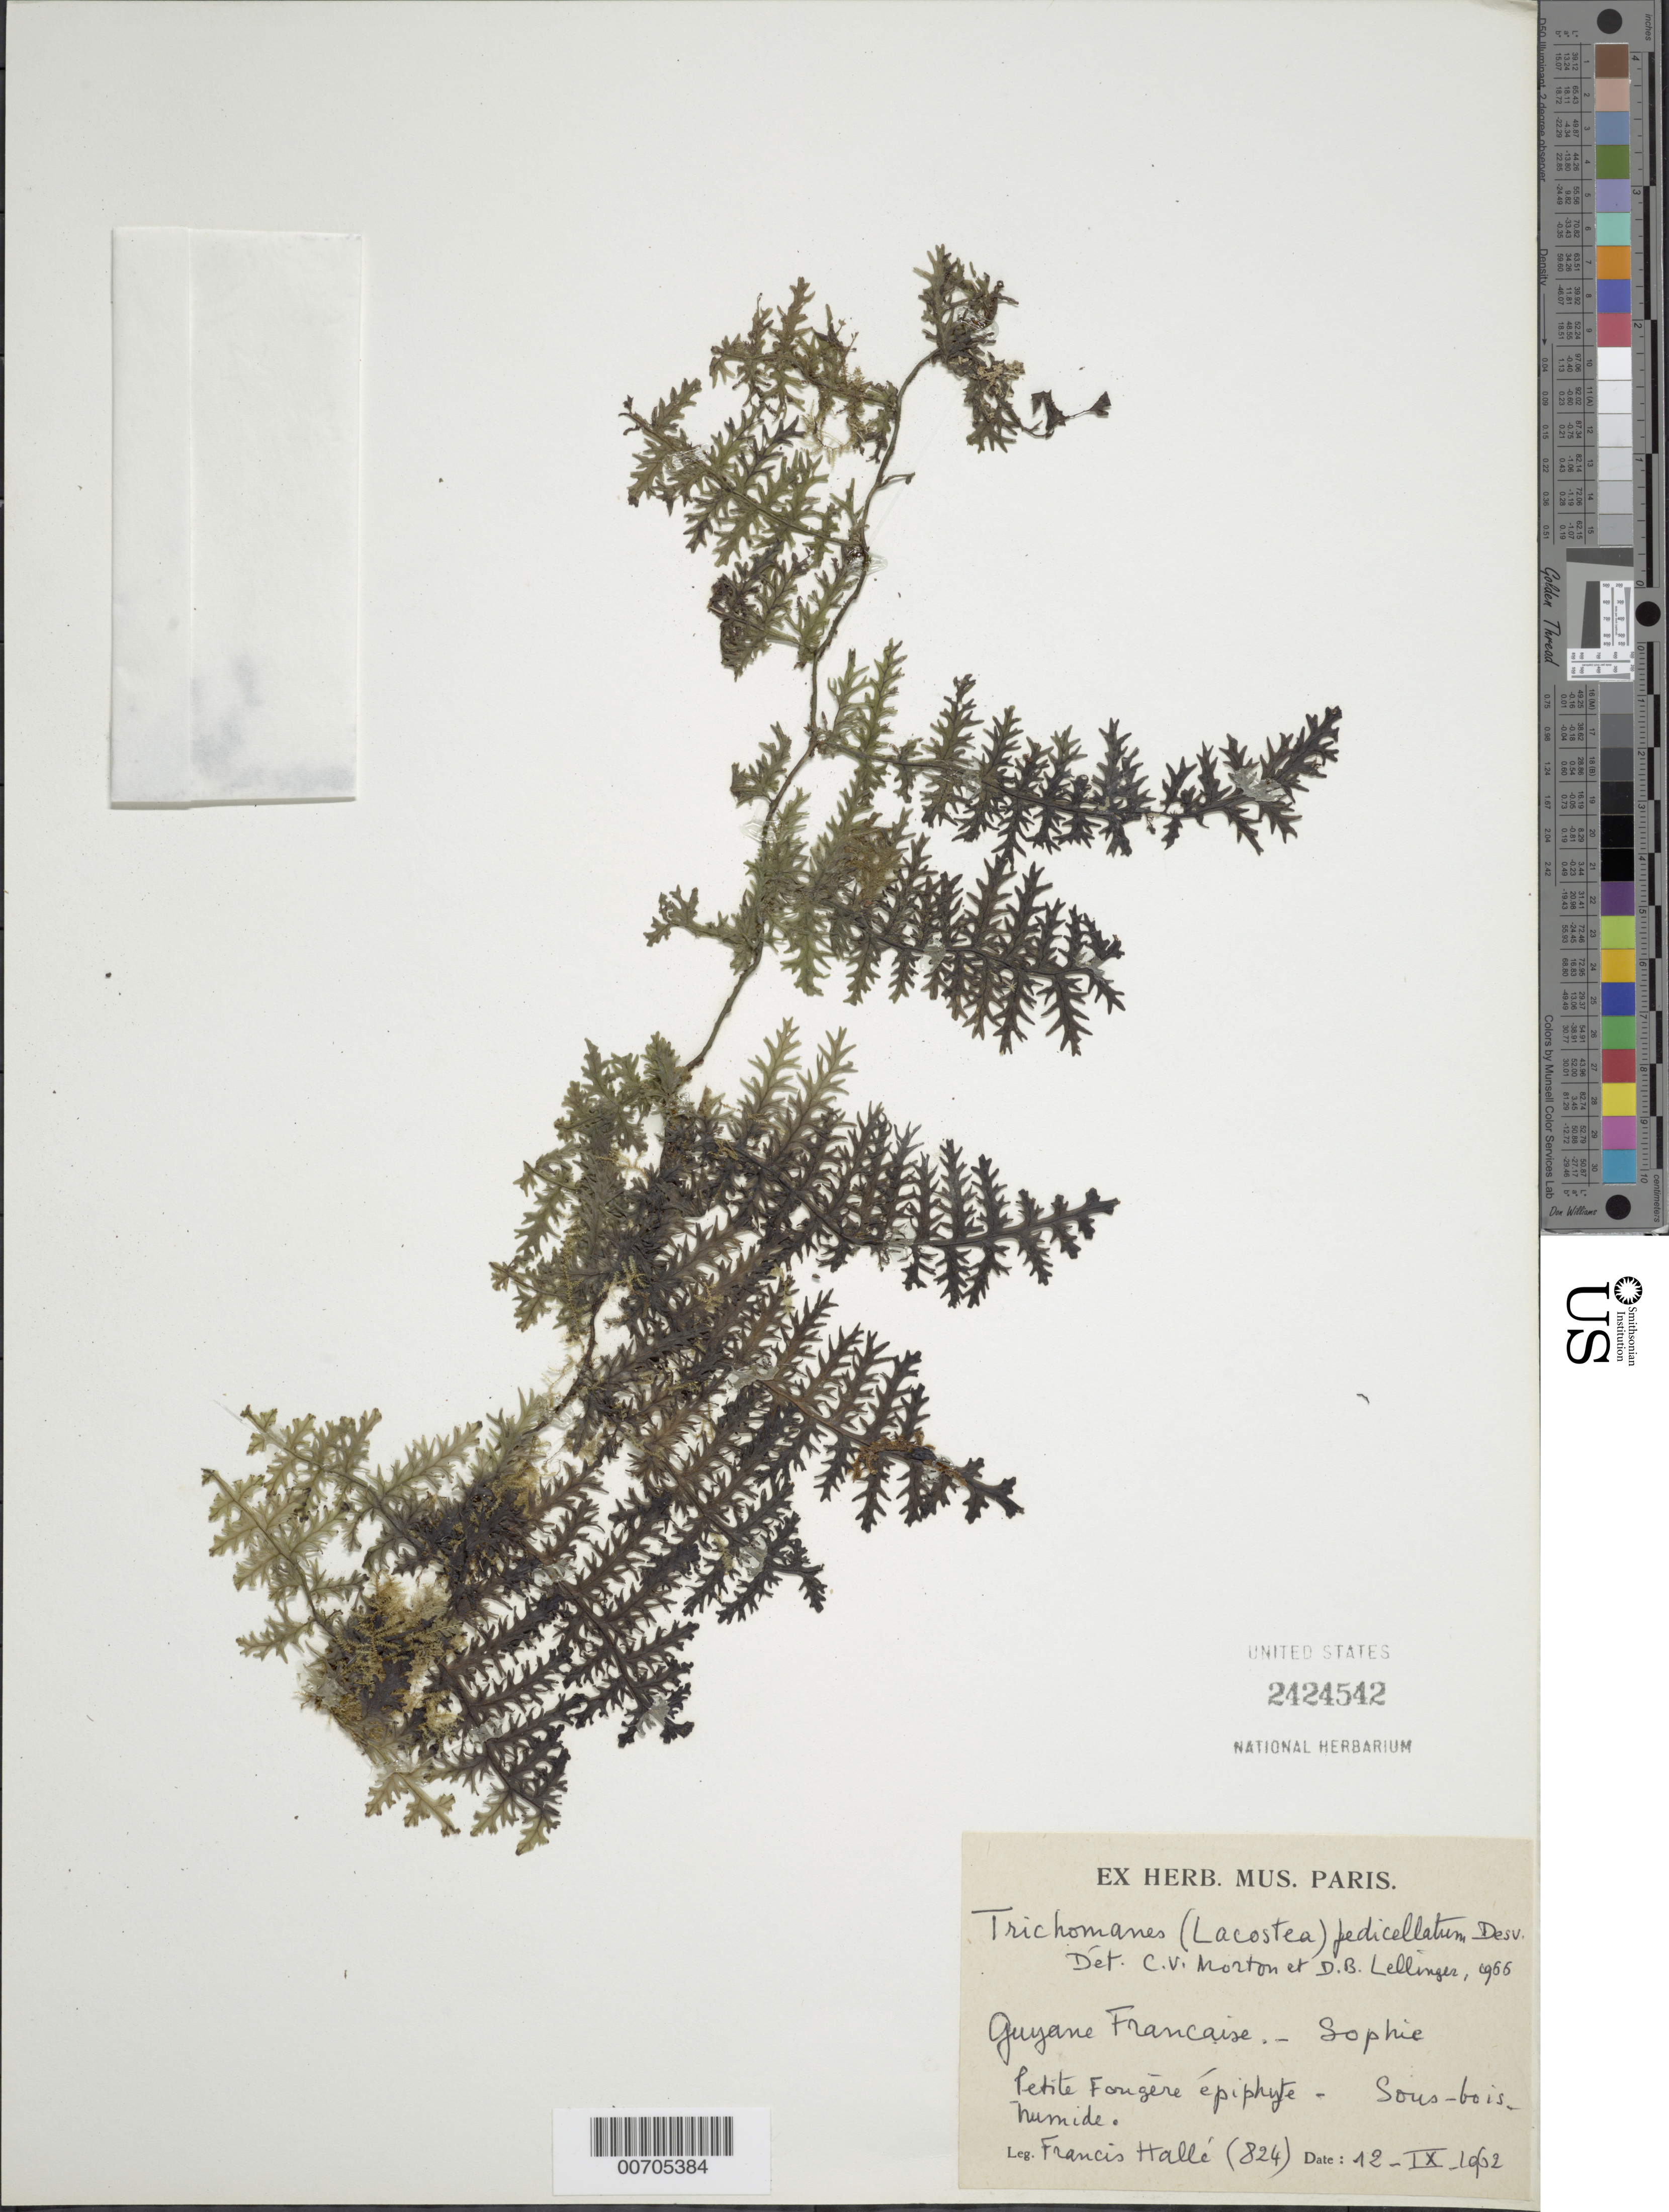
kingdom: Plantae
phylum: Tracheophyta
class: Polypodiopsida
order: Hymenophyllales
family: Hymenophyllaceae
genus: Trichomanes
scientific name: Trichomanes pedicellatum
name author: Desv.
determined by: Morton, C. V.; Lellinger, D. B.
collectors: F. Hallé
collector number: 824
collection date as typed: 12-Sep-62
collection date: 1962-09-12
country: French Guiana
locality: Piste Sophie - La Grêve, Bassin de la Mana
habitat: Sous-bois, humide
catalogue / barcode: US 2424542